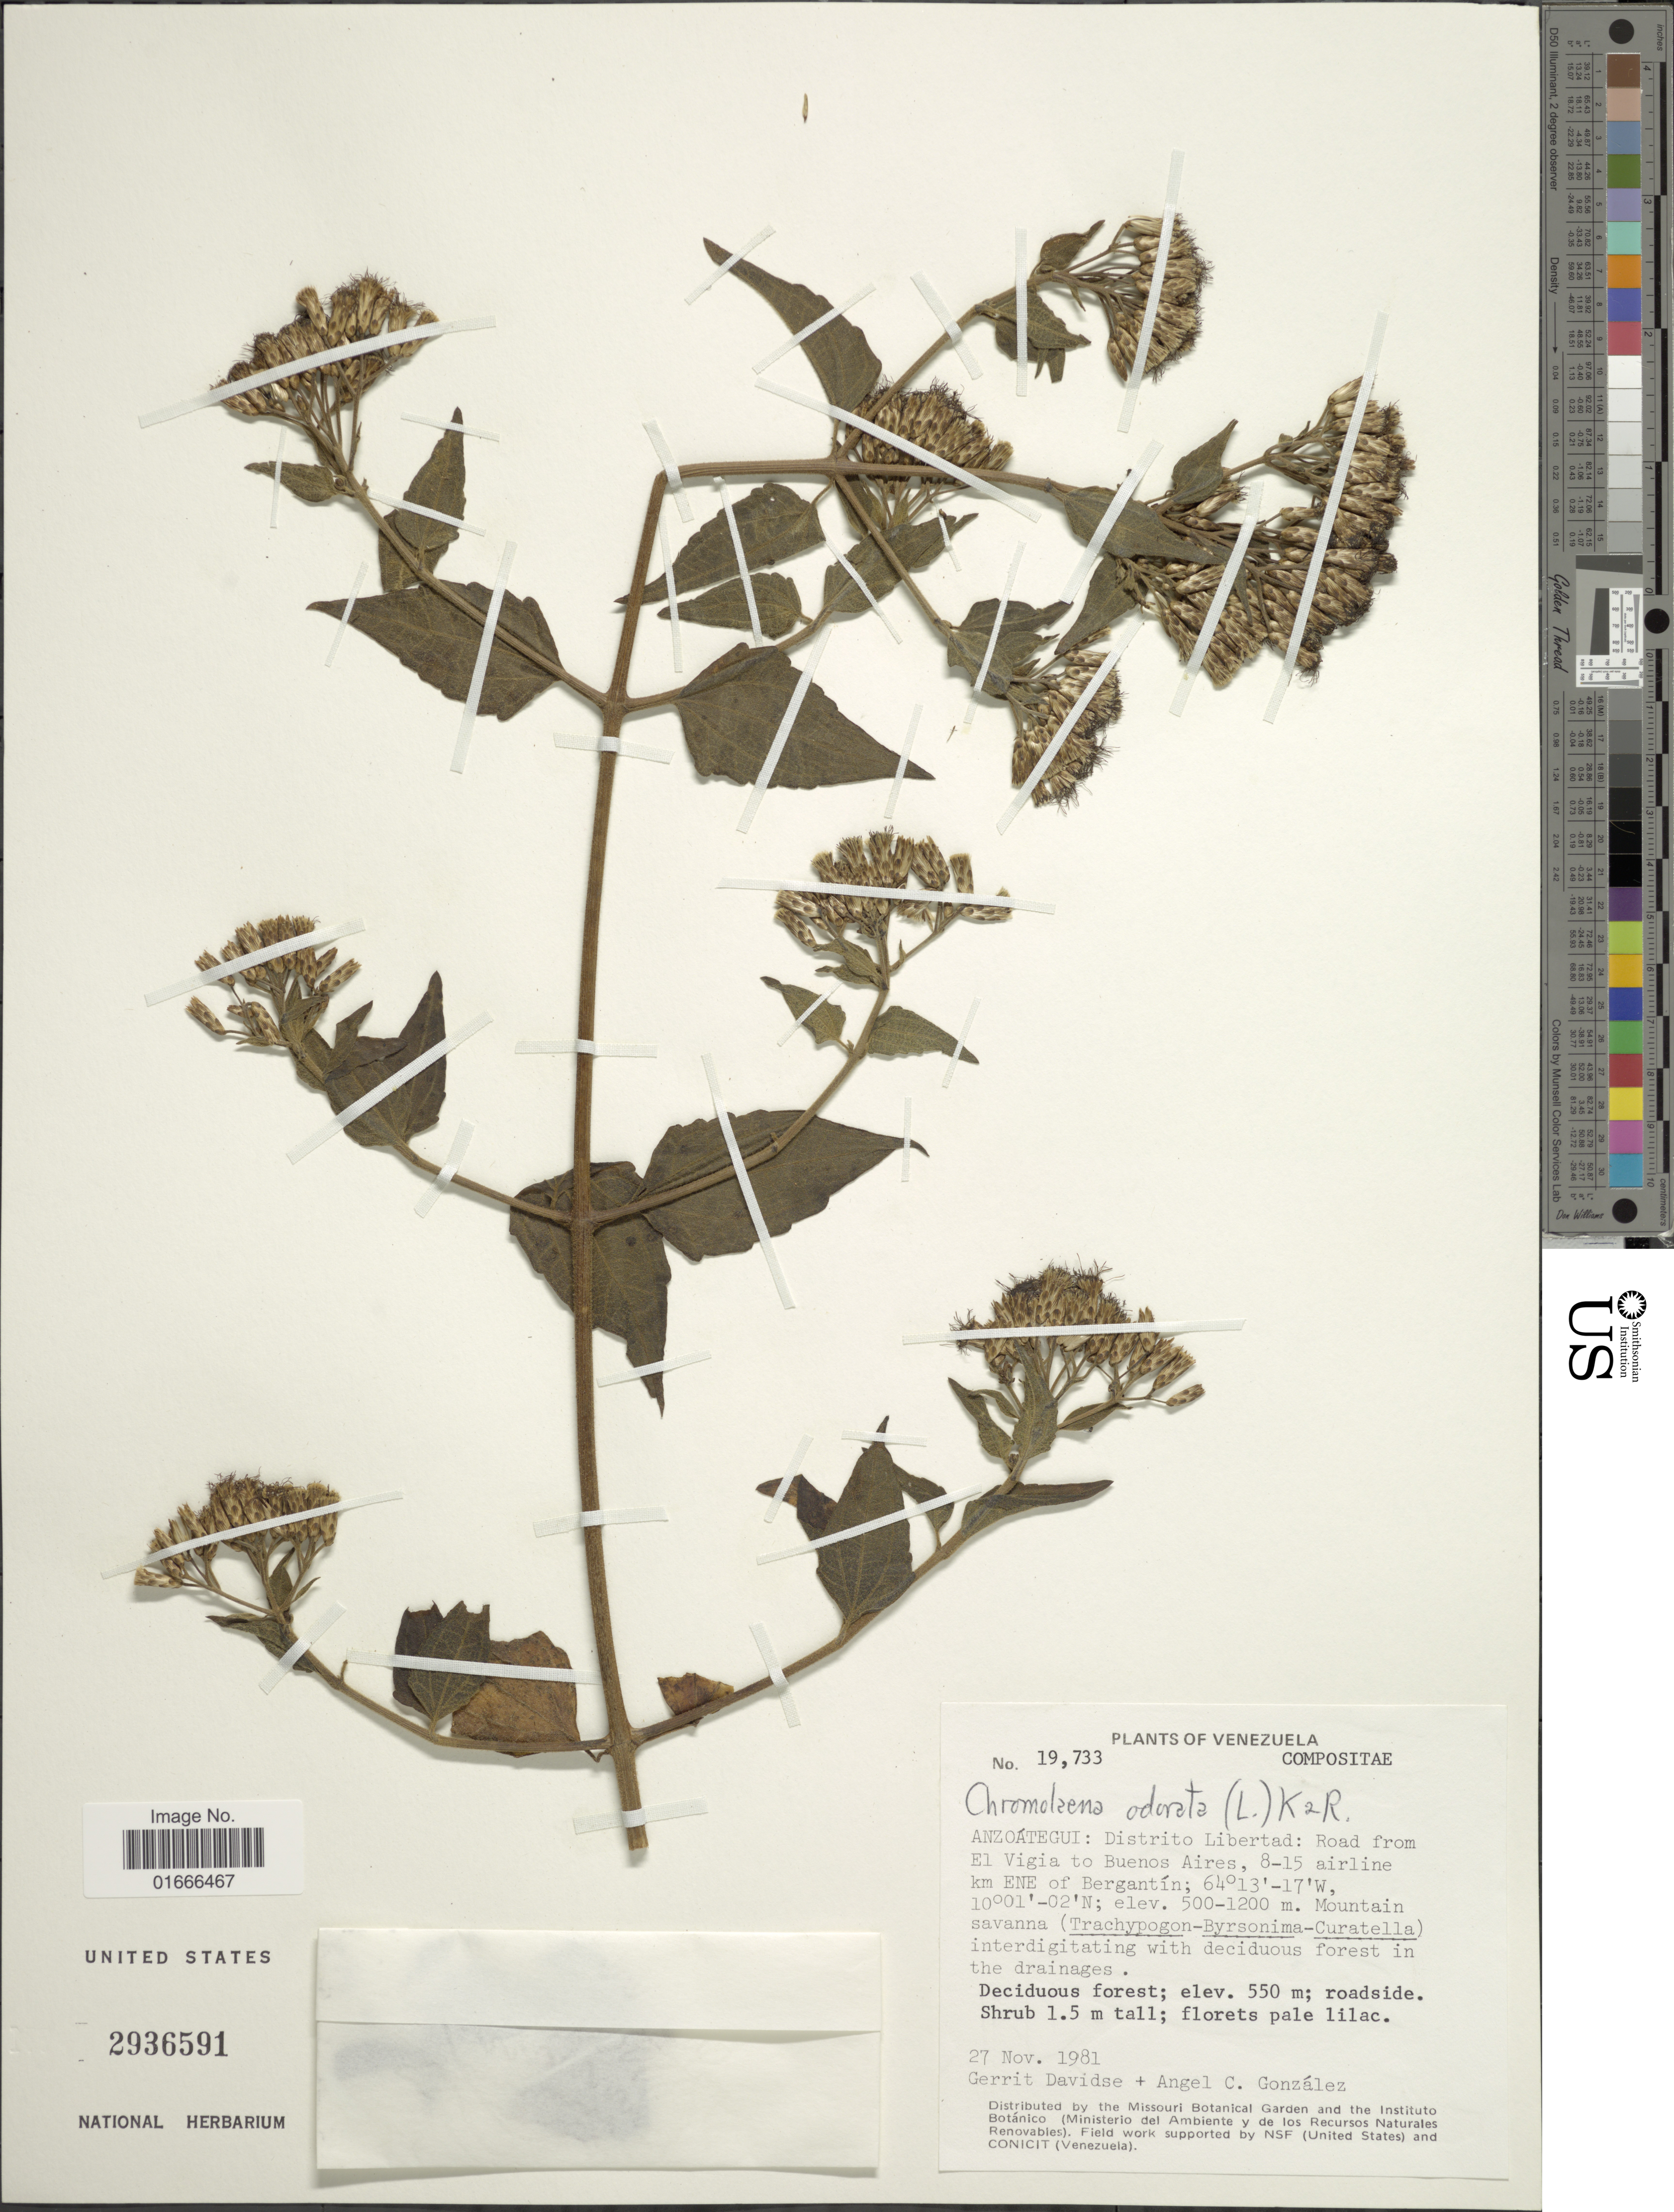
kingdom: Plantae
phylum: Tracheophyta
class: Magnoliopsida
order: Asterales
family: Asteraceae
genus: Chromolaena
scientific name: Chromolaena odorata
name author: (L.) R.M. King & H. Rob.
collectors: G. Davidse & A. C. González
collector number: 19733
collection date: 1981-11-27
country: Venezuela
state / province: Anzoategui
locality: Distrito Libertad, road from El Vigia to Buenos Aires, 8-15 airline km ENE of Bergantin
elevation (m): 500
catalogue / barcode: US 2936591